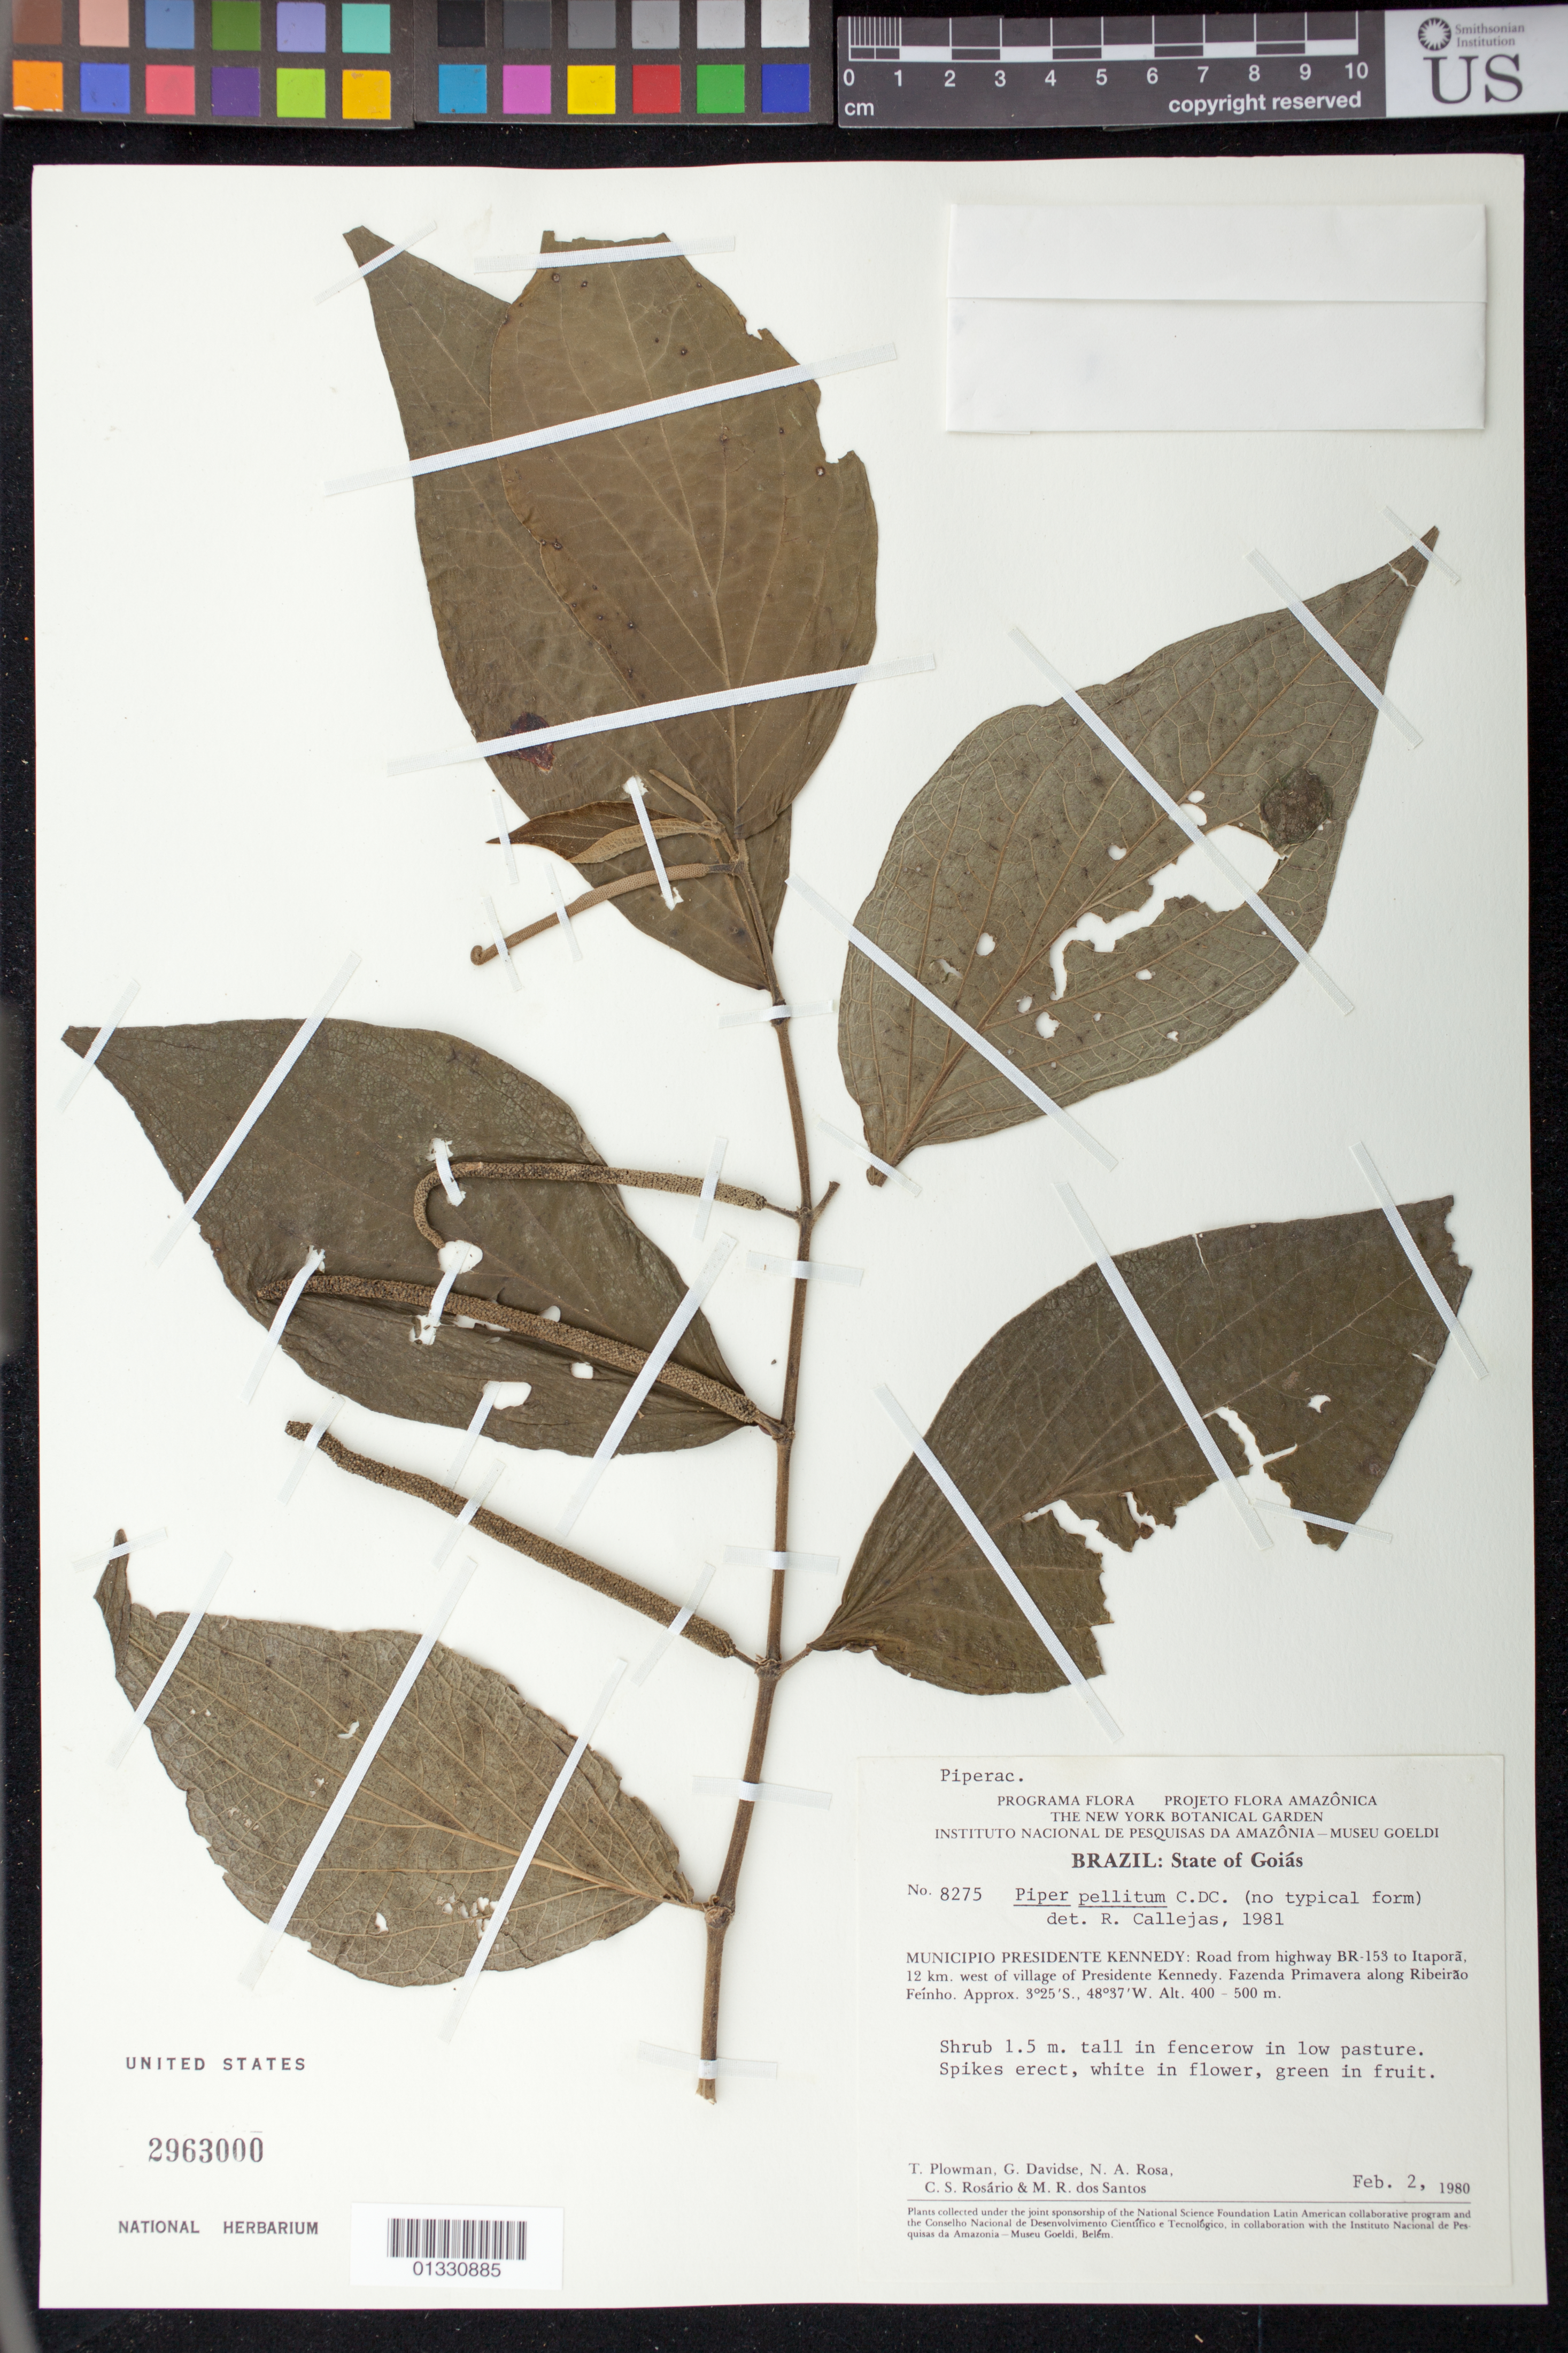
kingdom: Plantae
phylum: Tracheophyta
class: Magnoliopsida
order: Piperales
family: Piperaceae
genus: Piper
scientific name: Piper pellitum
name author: C. DC.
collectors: T. Plowman, G. Davidse, N. A. Rosa, C. S. Rosário & M. R. dos Santos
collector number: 8275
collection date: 1980-02-02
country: Brazil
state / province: Tocantins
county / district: Presidente Kennedy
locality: Road from highway BR-153 to Itaporã. 12km west of village of Presidente Kennedy. Fazenda Primavera along Ribeirão Feinho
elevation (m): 400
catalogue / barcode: US 2963000